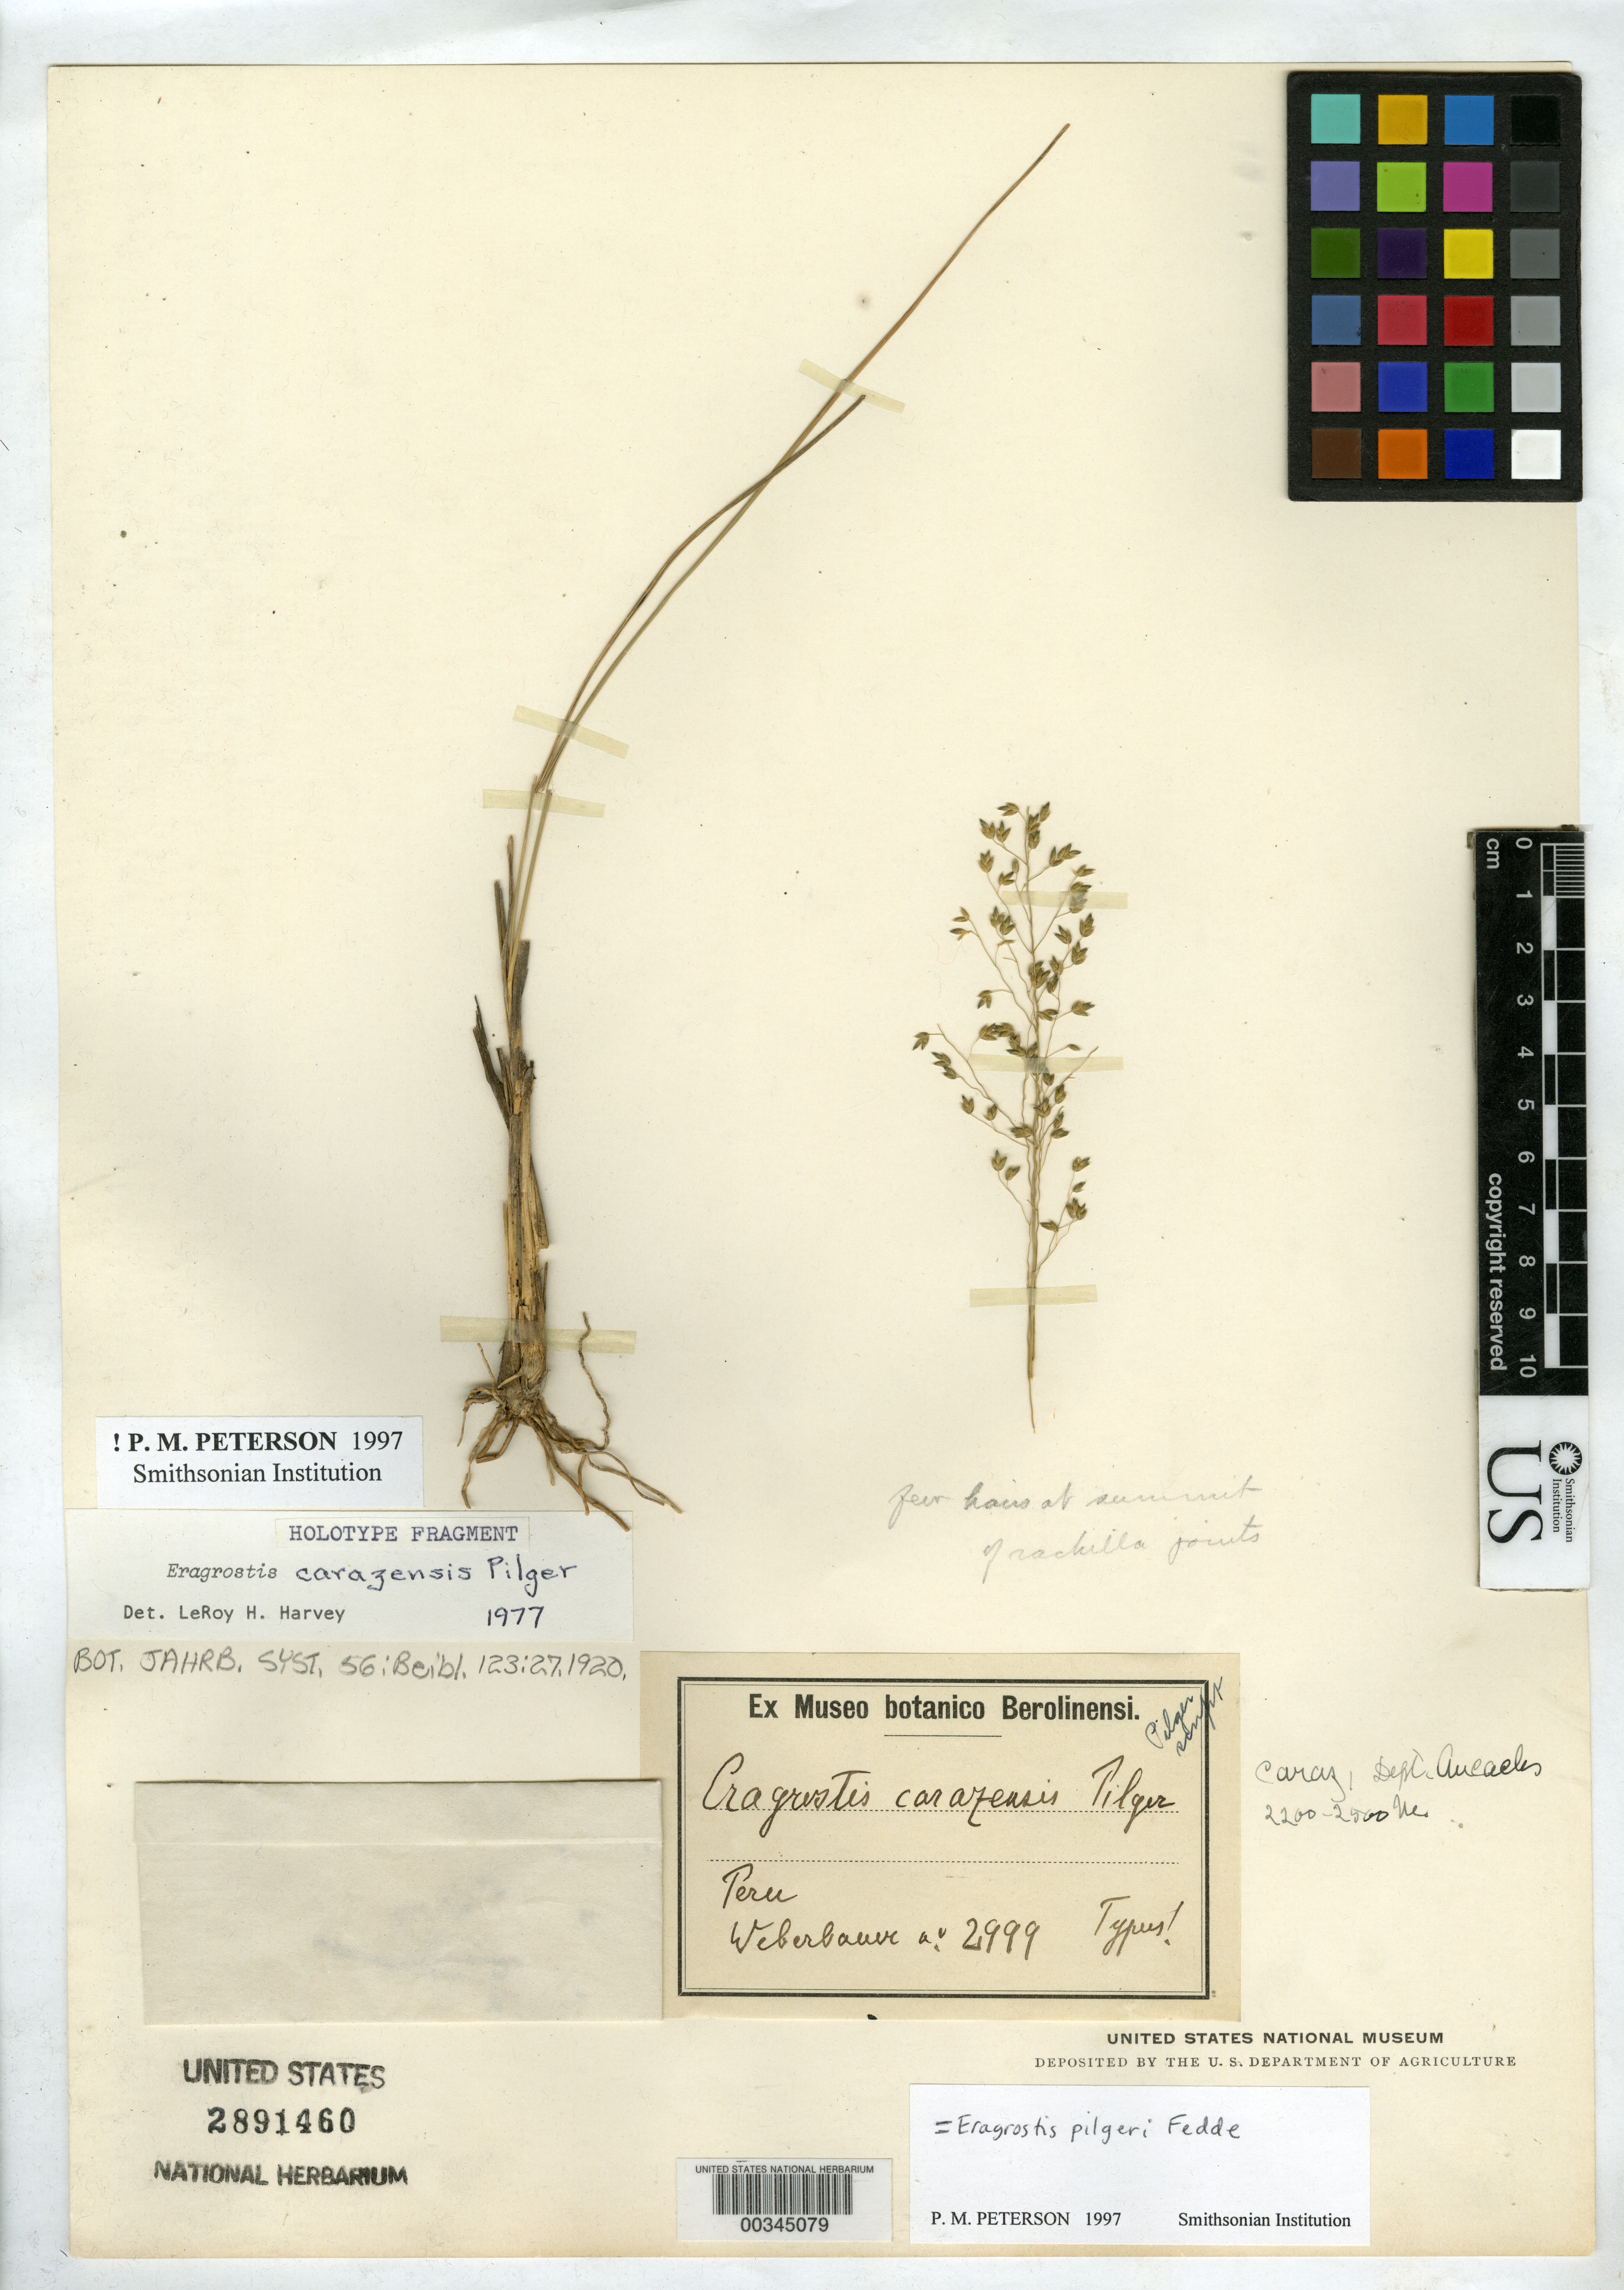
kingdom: Plantae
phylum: Tracheophyta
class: Liliopsida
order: Poales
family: Poaceae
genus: Eragrostis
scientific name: Eragrostis carazensis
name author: Pilg.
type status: Type Fragment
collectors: A. Weberbauer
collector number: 2999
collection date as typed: May 1903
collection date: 1903-05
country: Peru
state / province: Ancash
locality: Caraz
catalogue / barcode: US 2891460